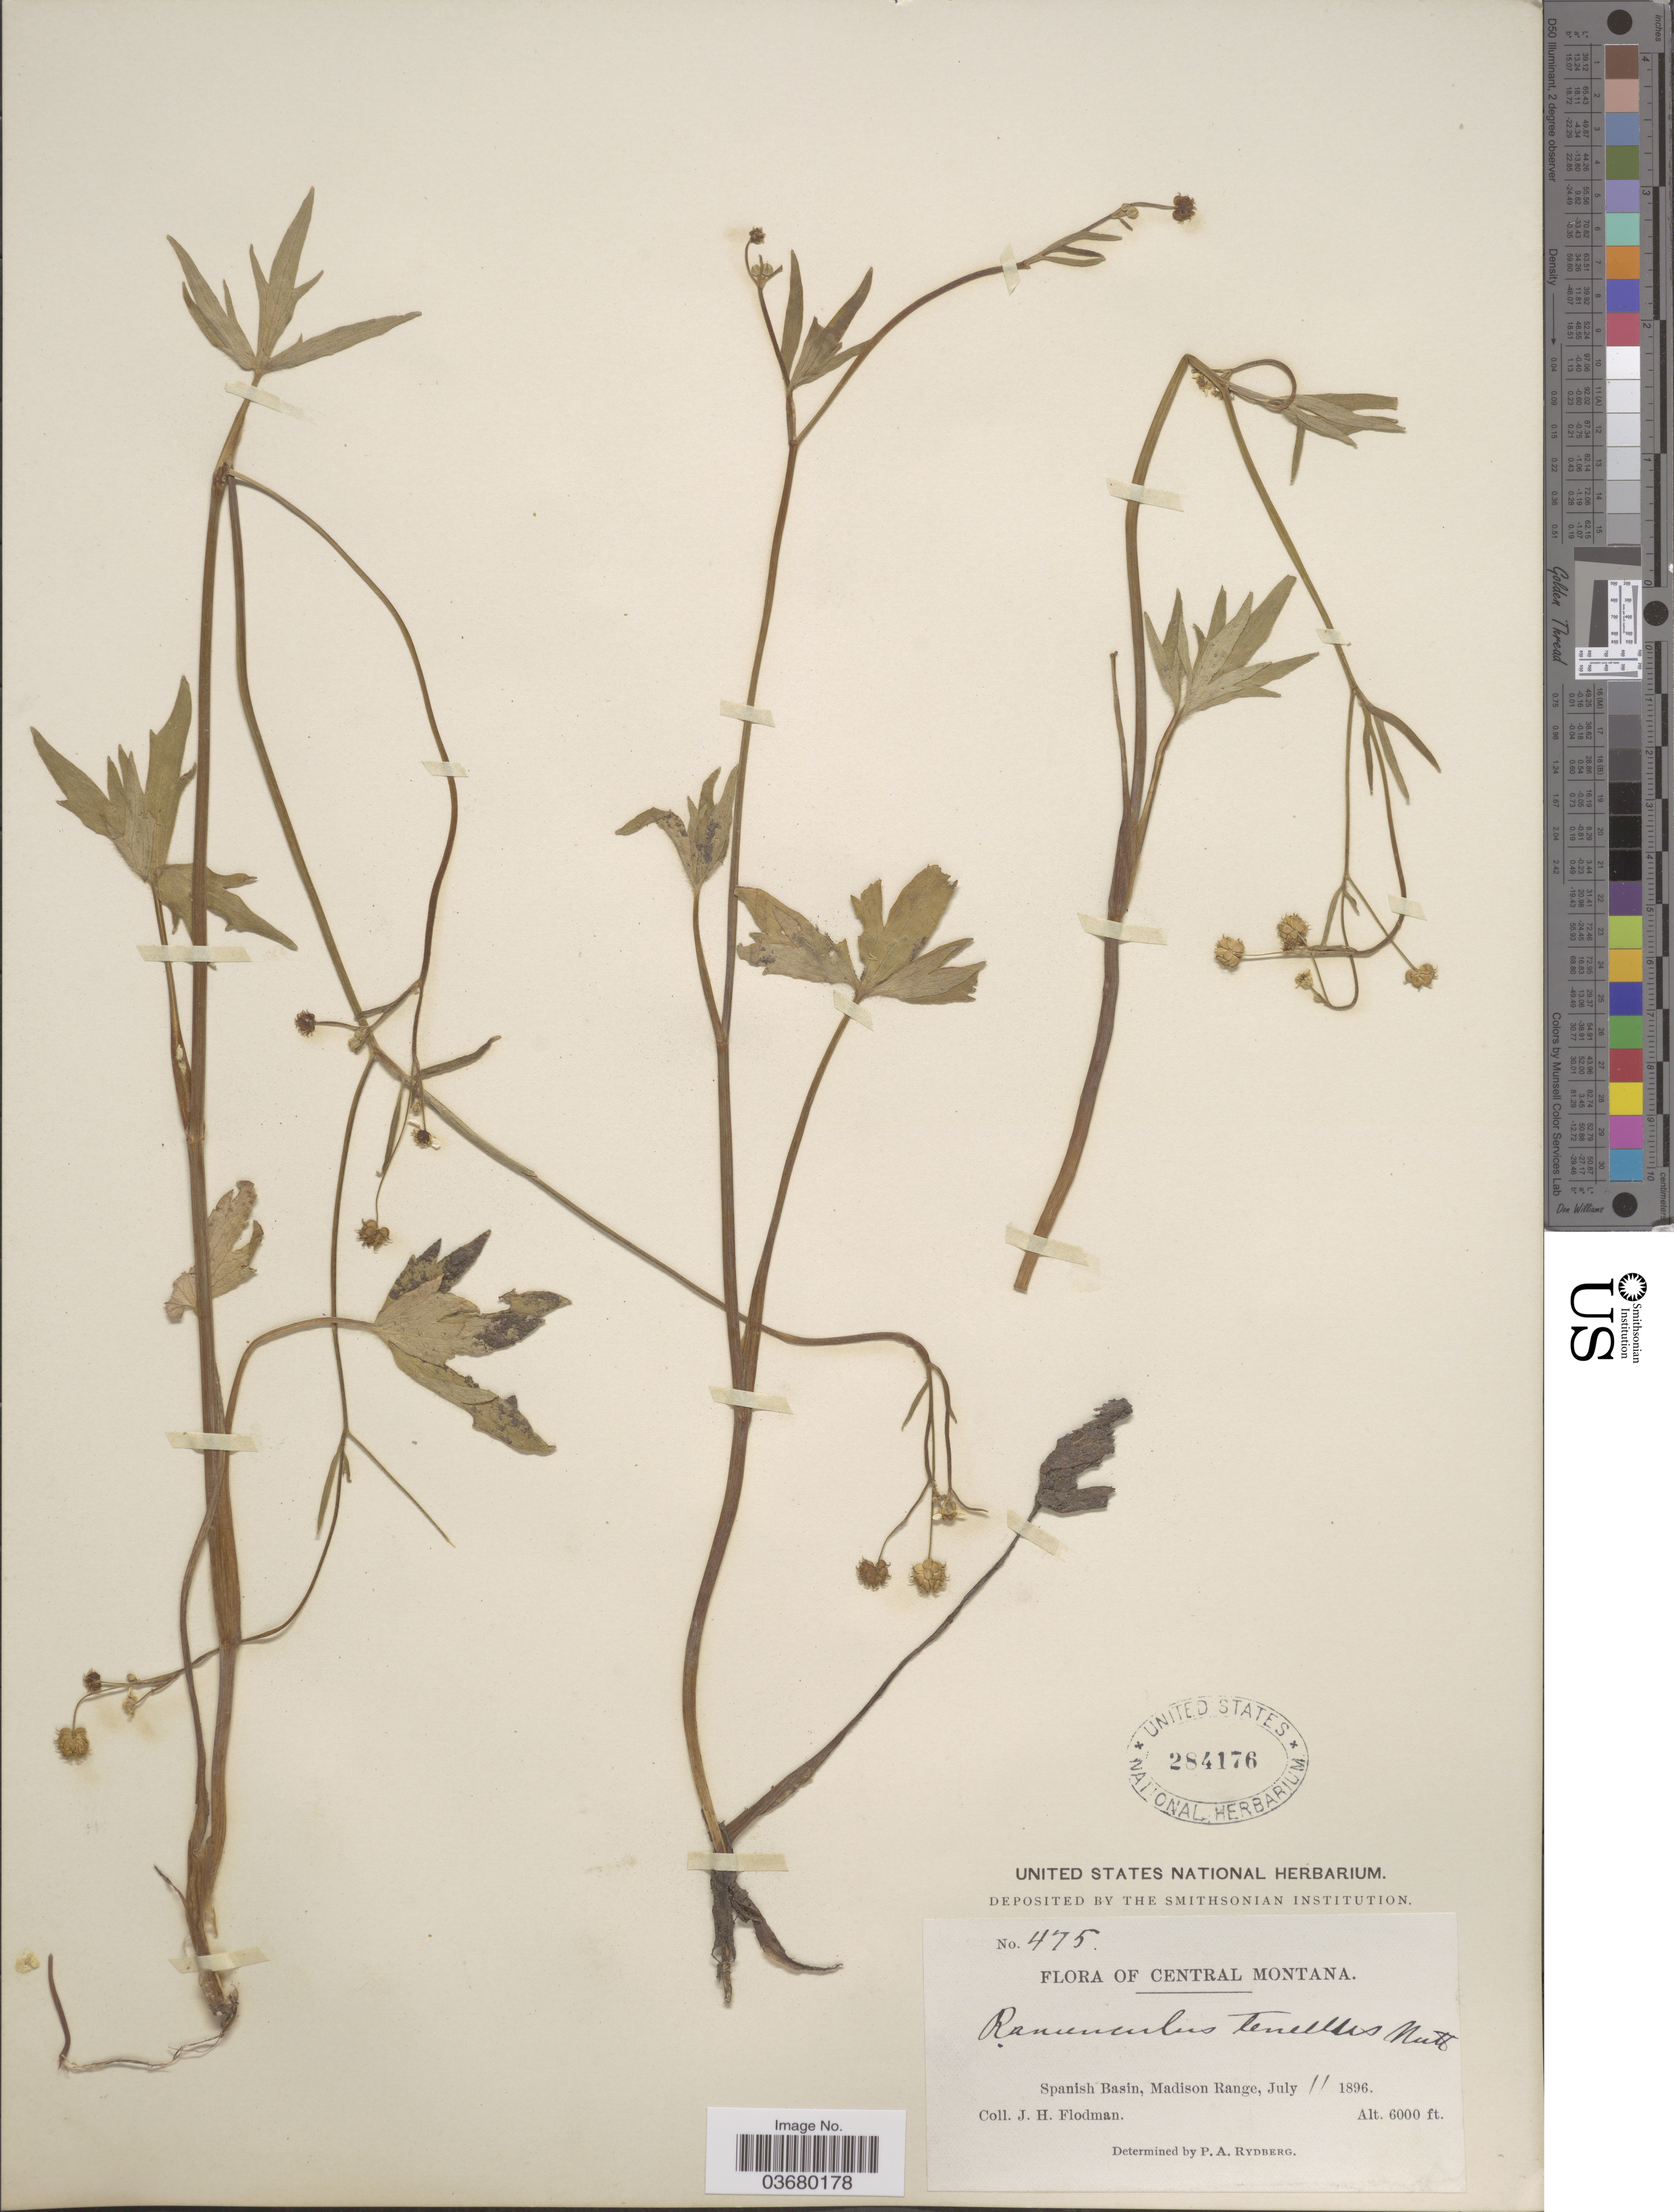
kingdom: Plantae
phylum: Tracheophyta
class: Magnoliopsida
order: Ranunculales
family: Ranunculaceae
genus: Ranunculus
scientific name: Ranunculus bongardii var. tenellus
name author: (A. Gray) Greene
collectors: J. Flodman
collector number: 475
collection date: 1896-07-11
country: United States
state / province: Montana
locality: Central Montana. Spanish Basin, Madison Range.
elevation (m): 1829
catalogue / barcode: US 284176